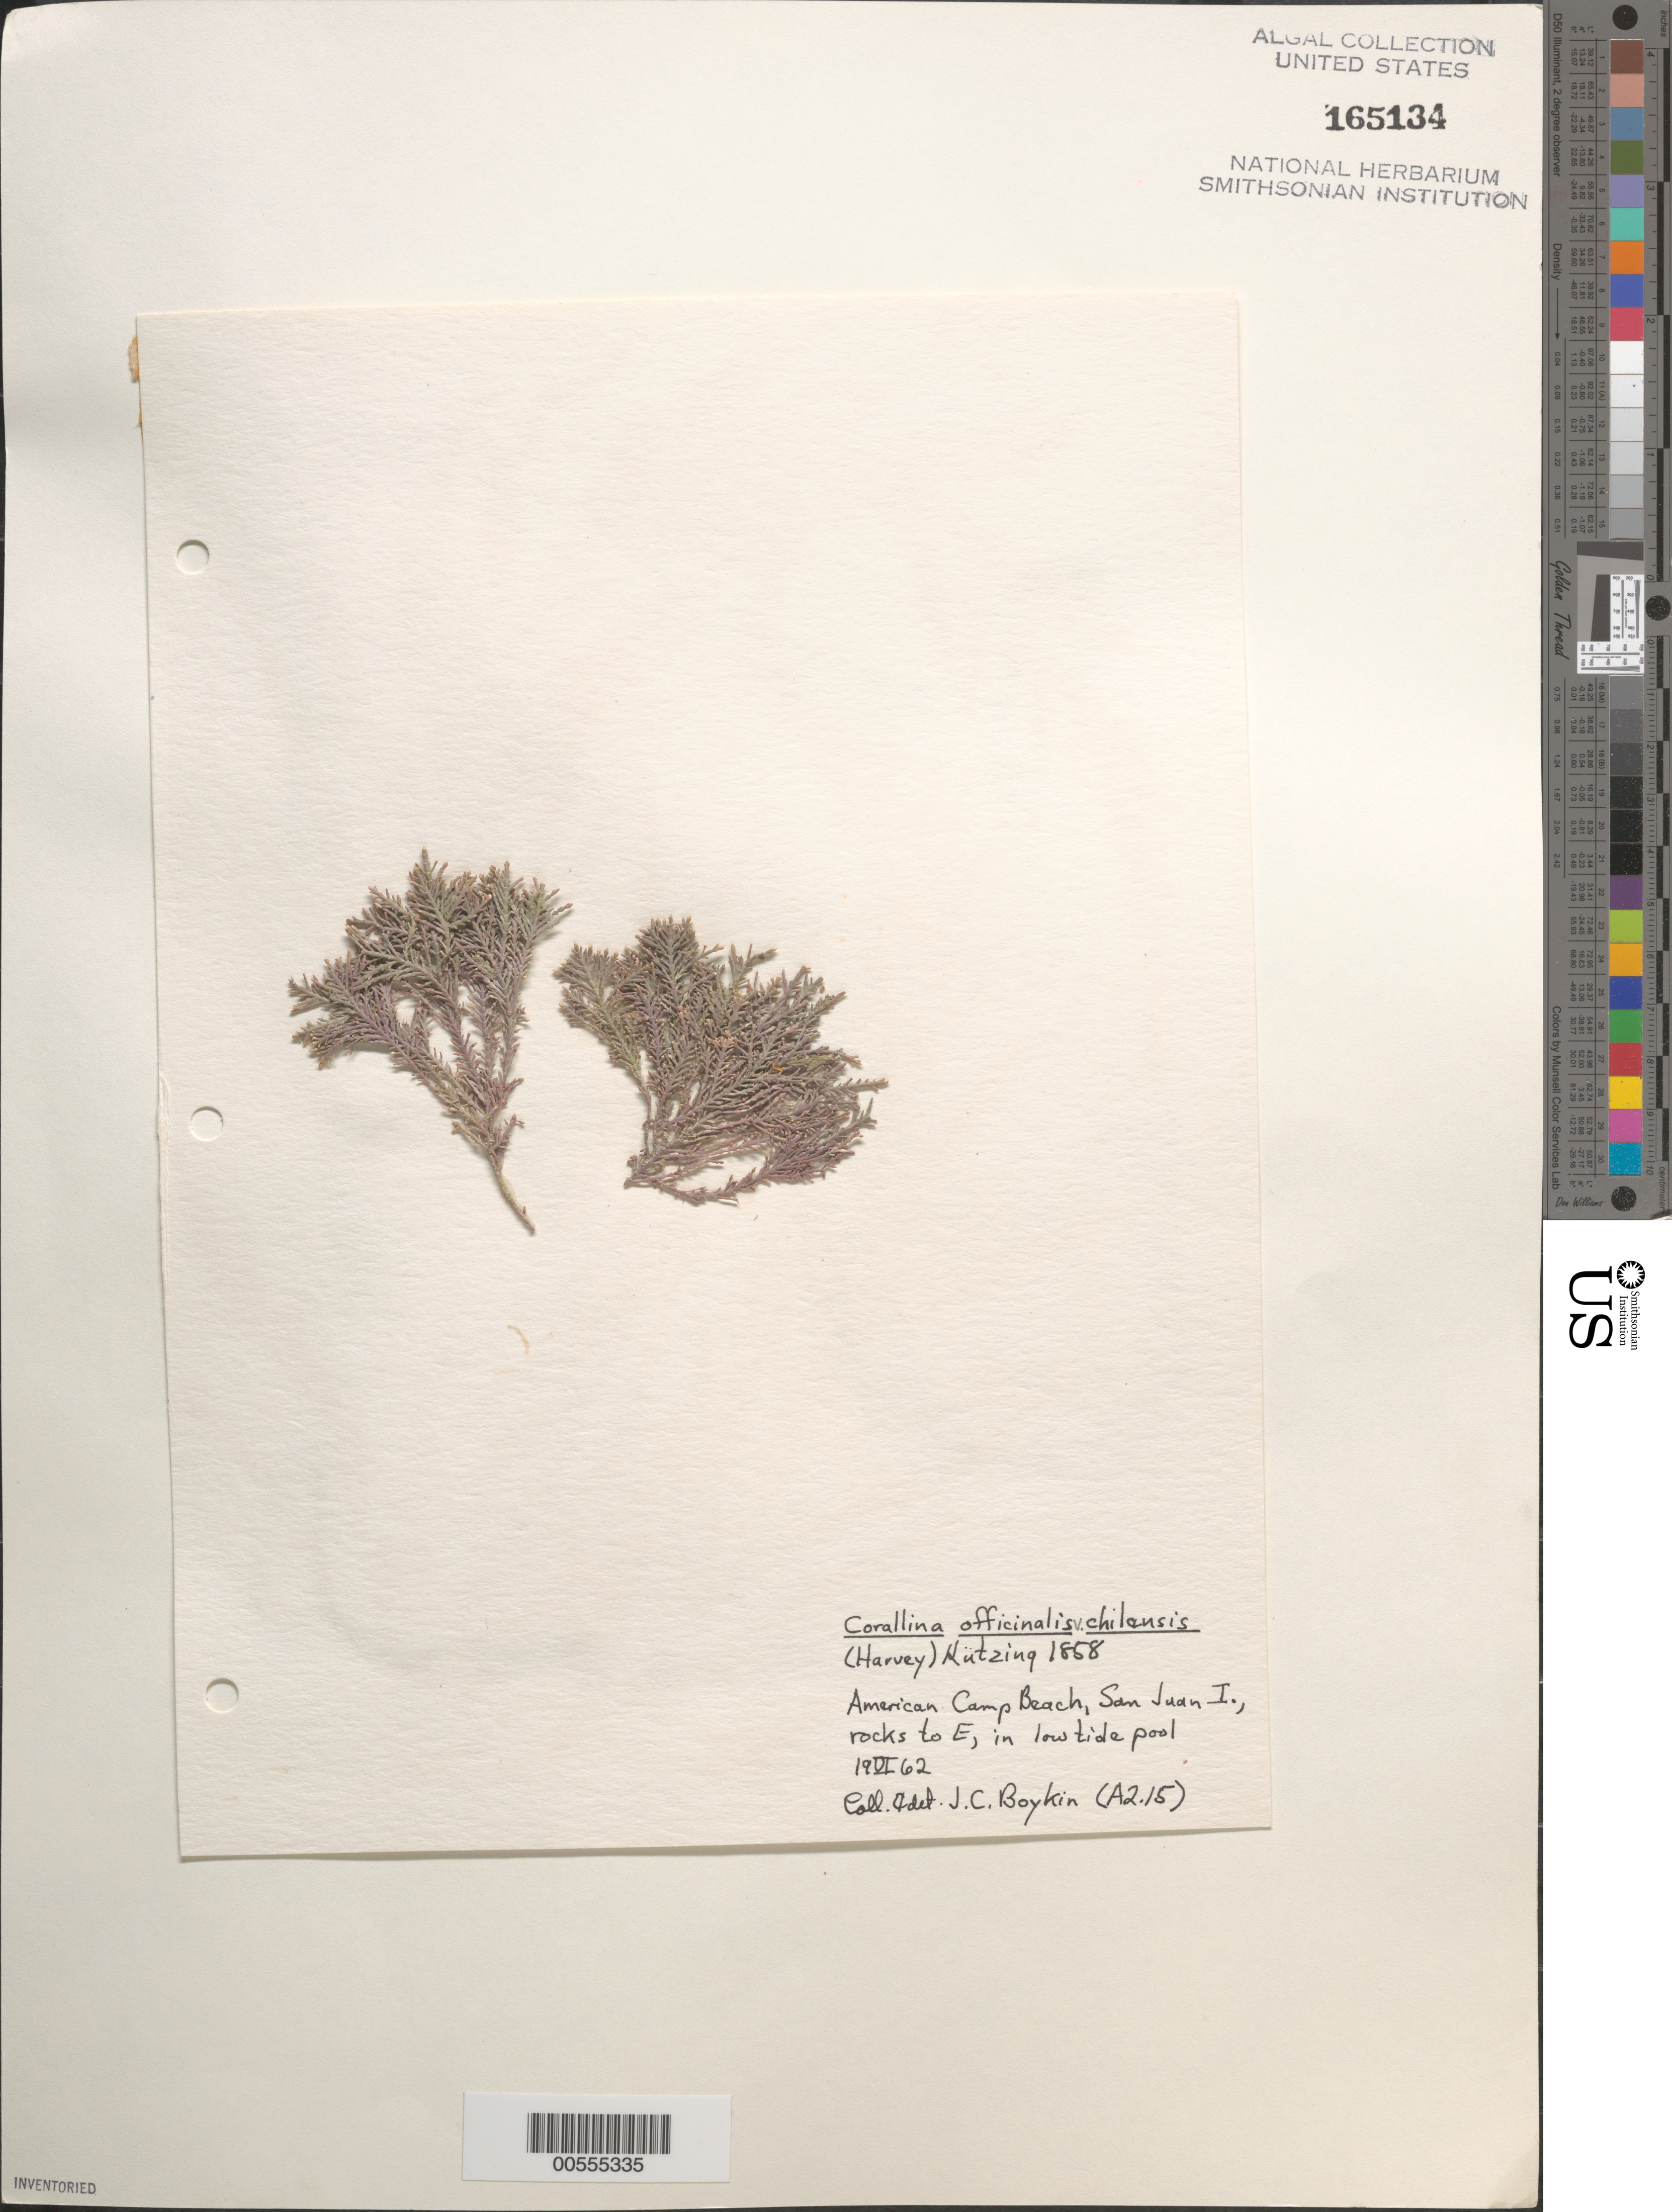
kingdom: Plantae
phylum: Rhodophyta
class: Florideophyceae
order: Corallinales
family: Corallinaceae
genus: Corallina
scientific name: Corallina officinalis var. chilensis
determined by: Boykin, J. C.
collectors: J. Boykin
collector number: A2.15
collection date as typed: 19 Jun 1962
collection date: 1962-06-19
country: United States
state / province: Washington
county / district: San Juan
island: San Juan Island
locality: American Camp Beach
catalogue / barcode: US 165134